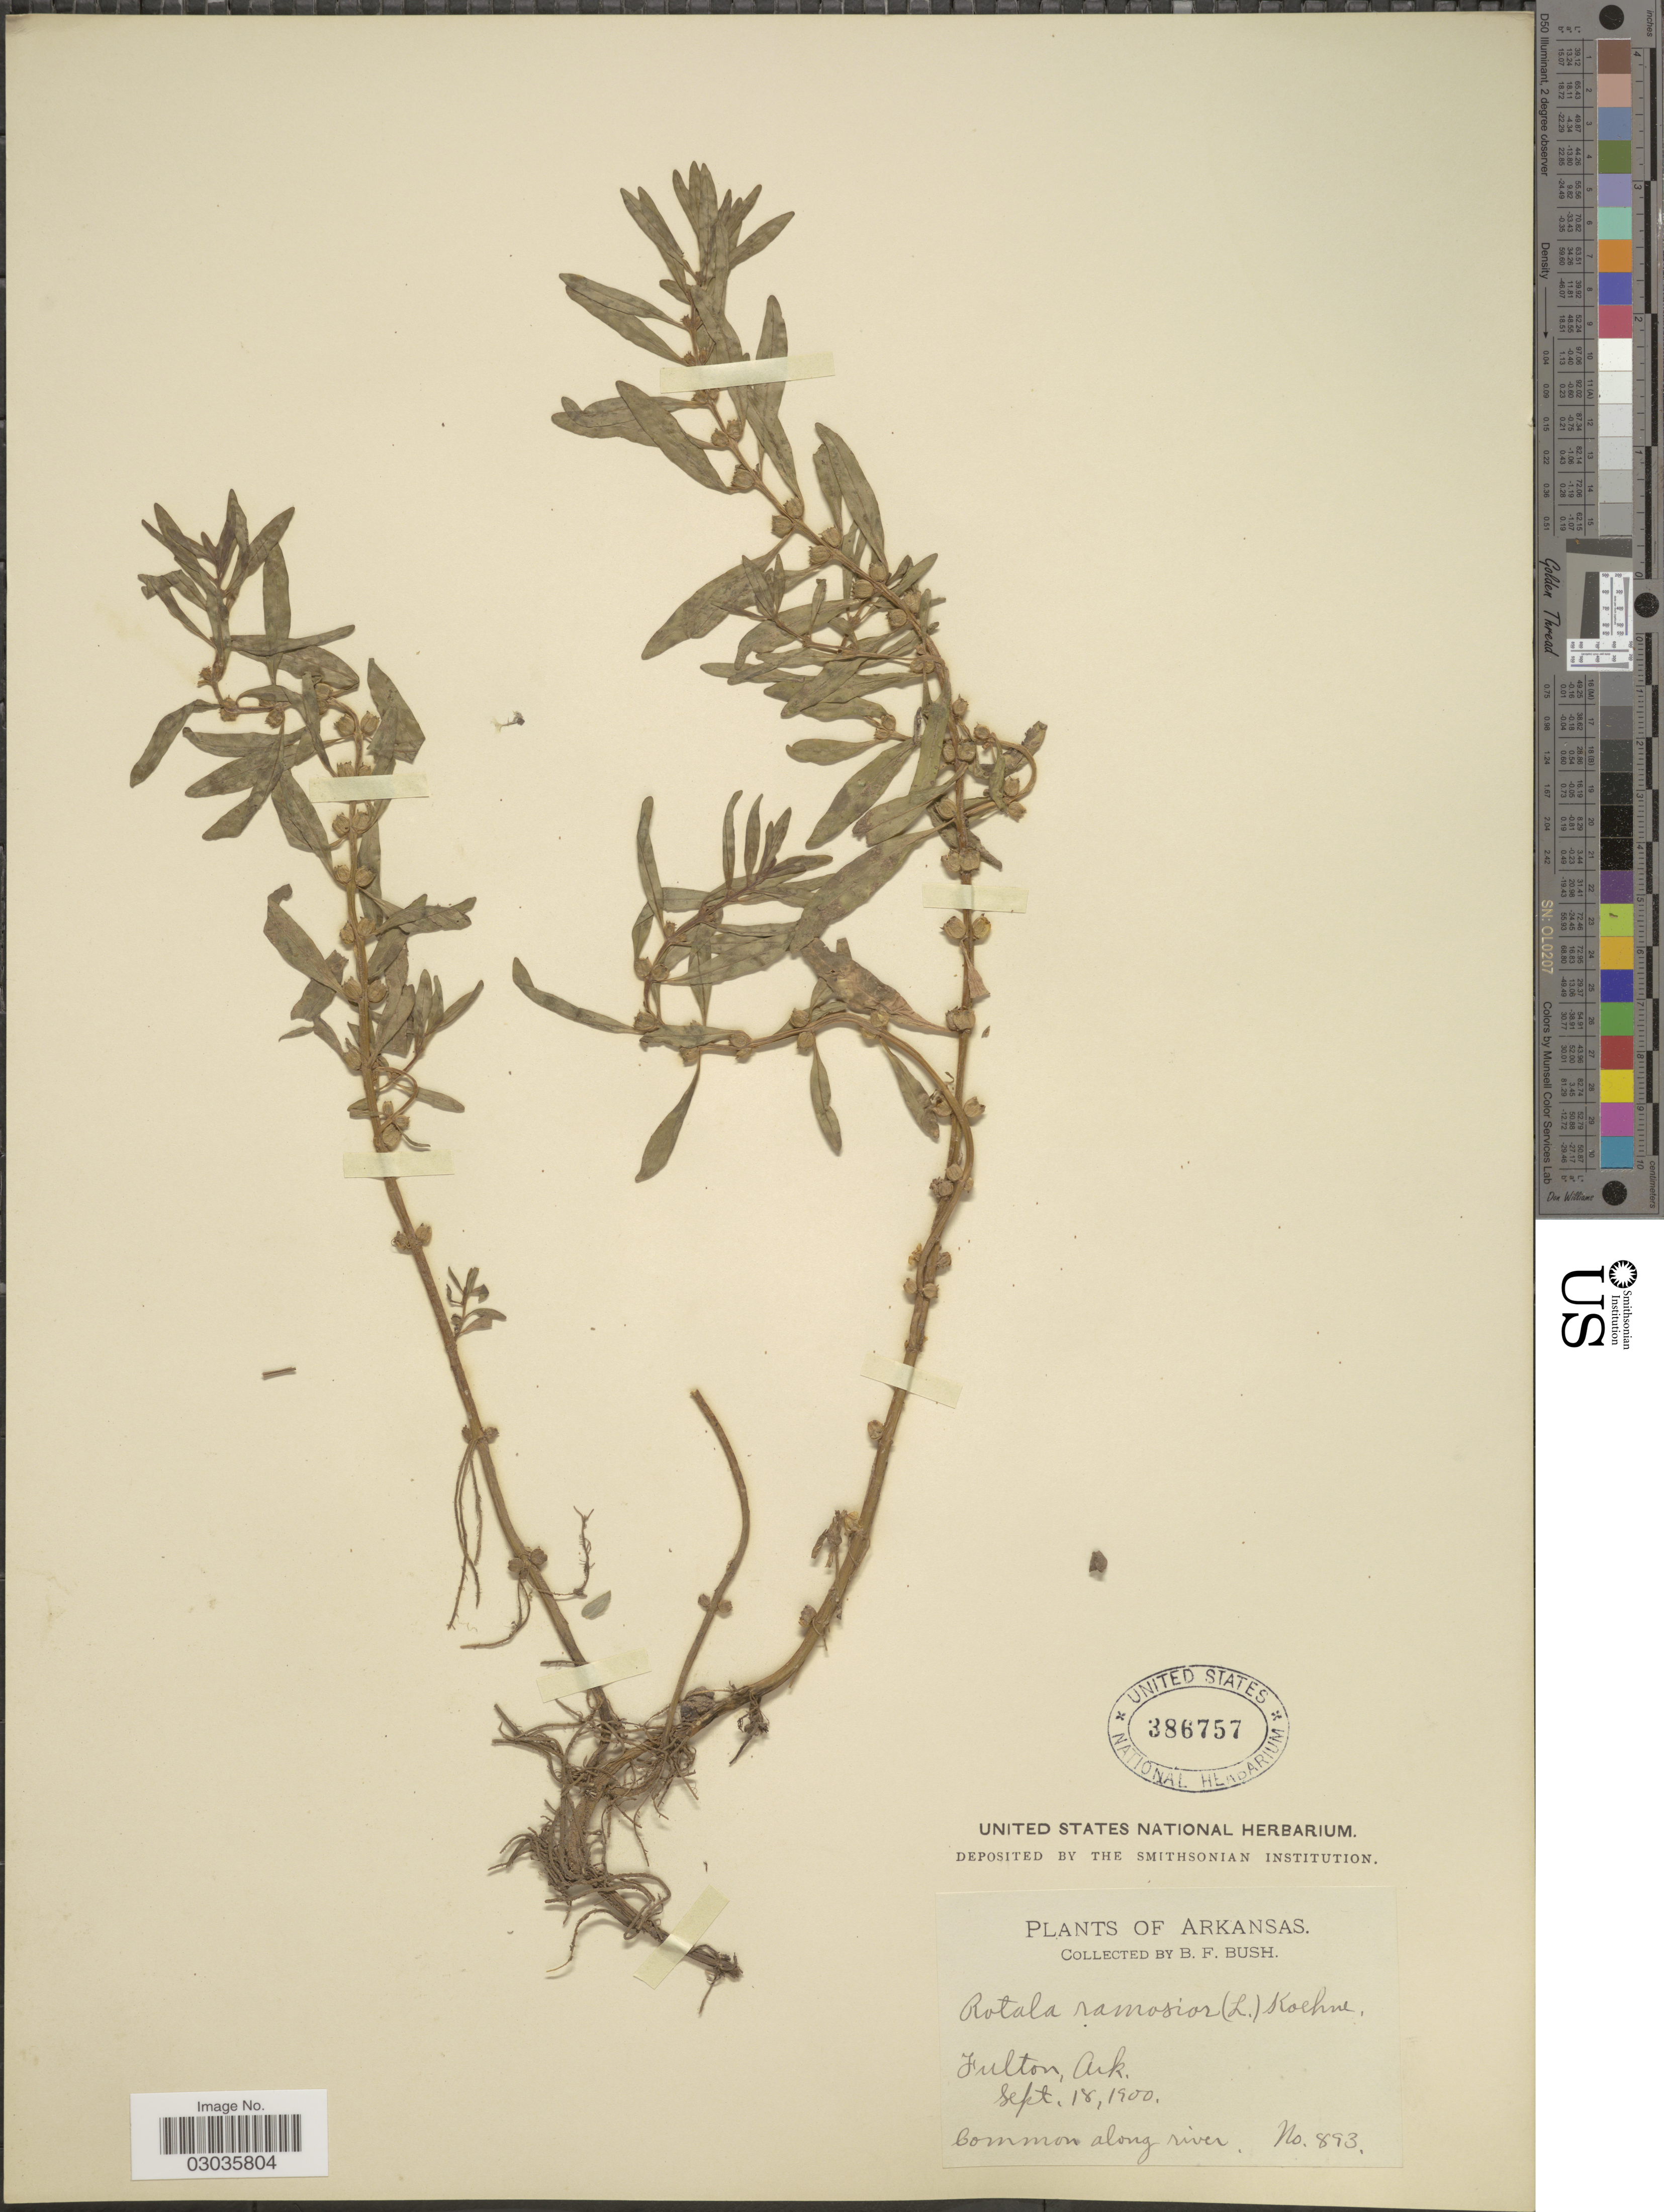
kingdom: Plantae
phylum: Tracheophyta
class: Magnoliopsida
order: Myrtales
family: Lythraceae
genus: Rotala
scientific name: Rotala ramosior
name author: (L.) Koehne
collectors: B. F. Bush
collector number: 893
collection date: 1900-09-18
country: United States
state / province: Arkansas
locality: Fulton.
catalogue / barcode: US 386757